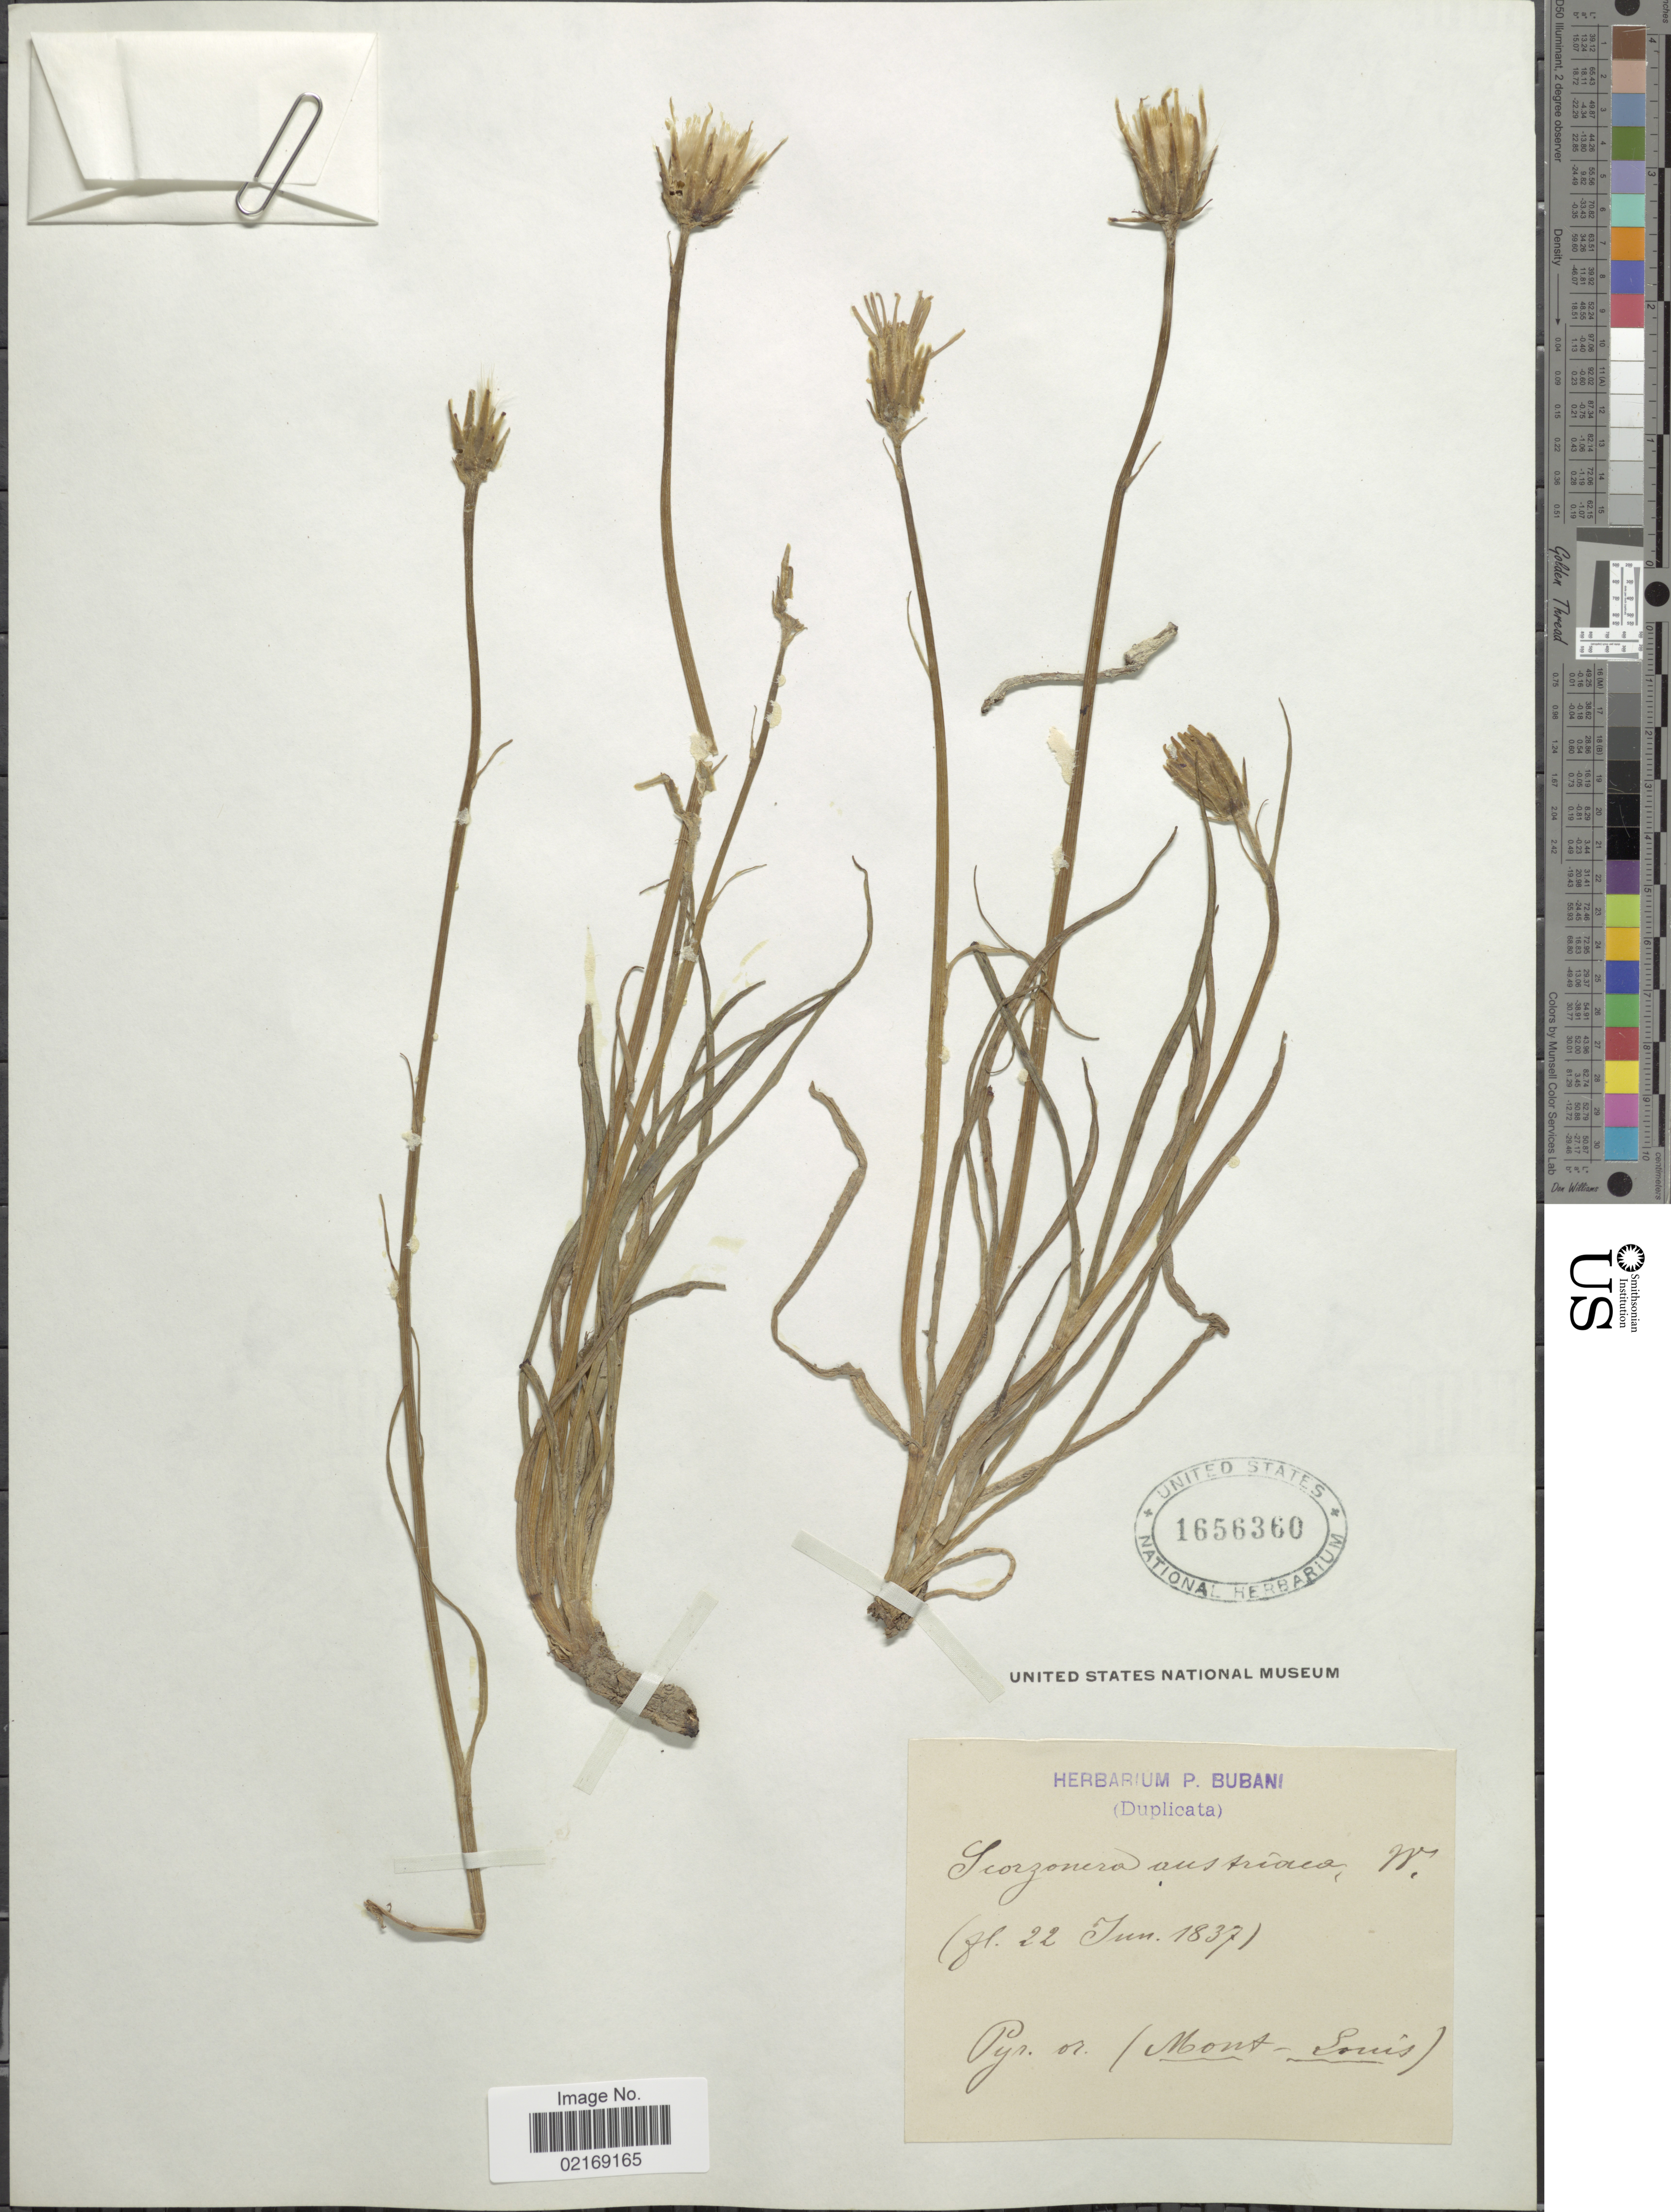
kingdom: Plantae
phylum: Tracheophyta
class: Magnoliopsida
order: Asterales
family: Asteraceae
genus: Scorzonera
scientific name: Scorzonera austriaca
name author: Willd.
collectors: ex herb. P. Bubani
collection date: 1837-06-22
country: France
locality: Pyr. or. (Mont - Louis)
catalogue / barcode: US 1656360